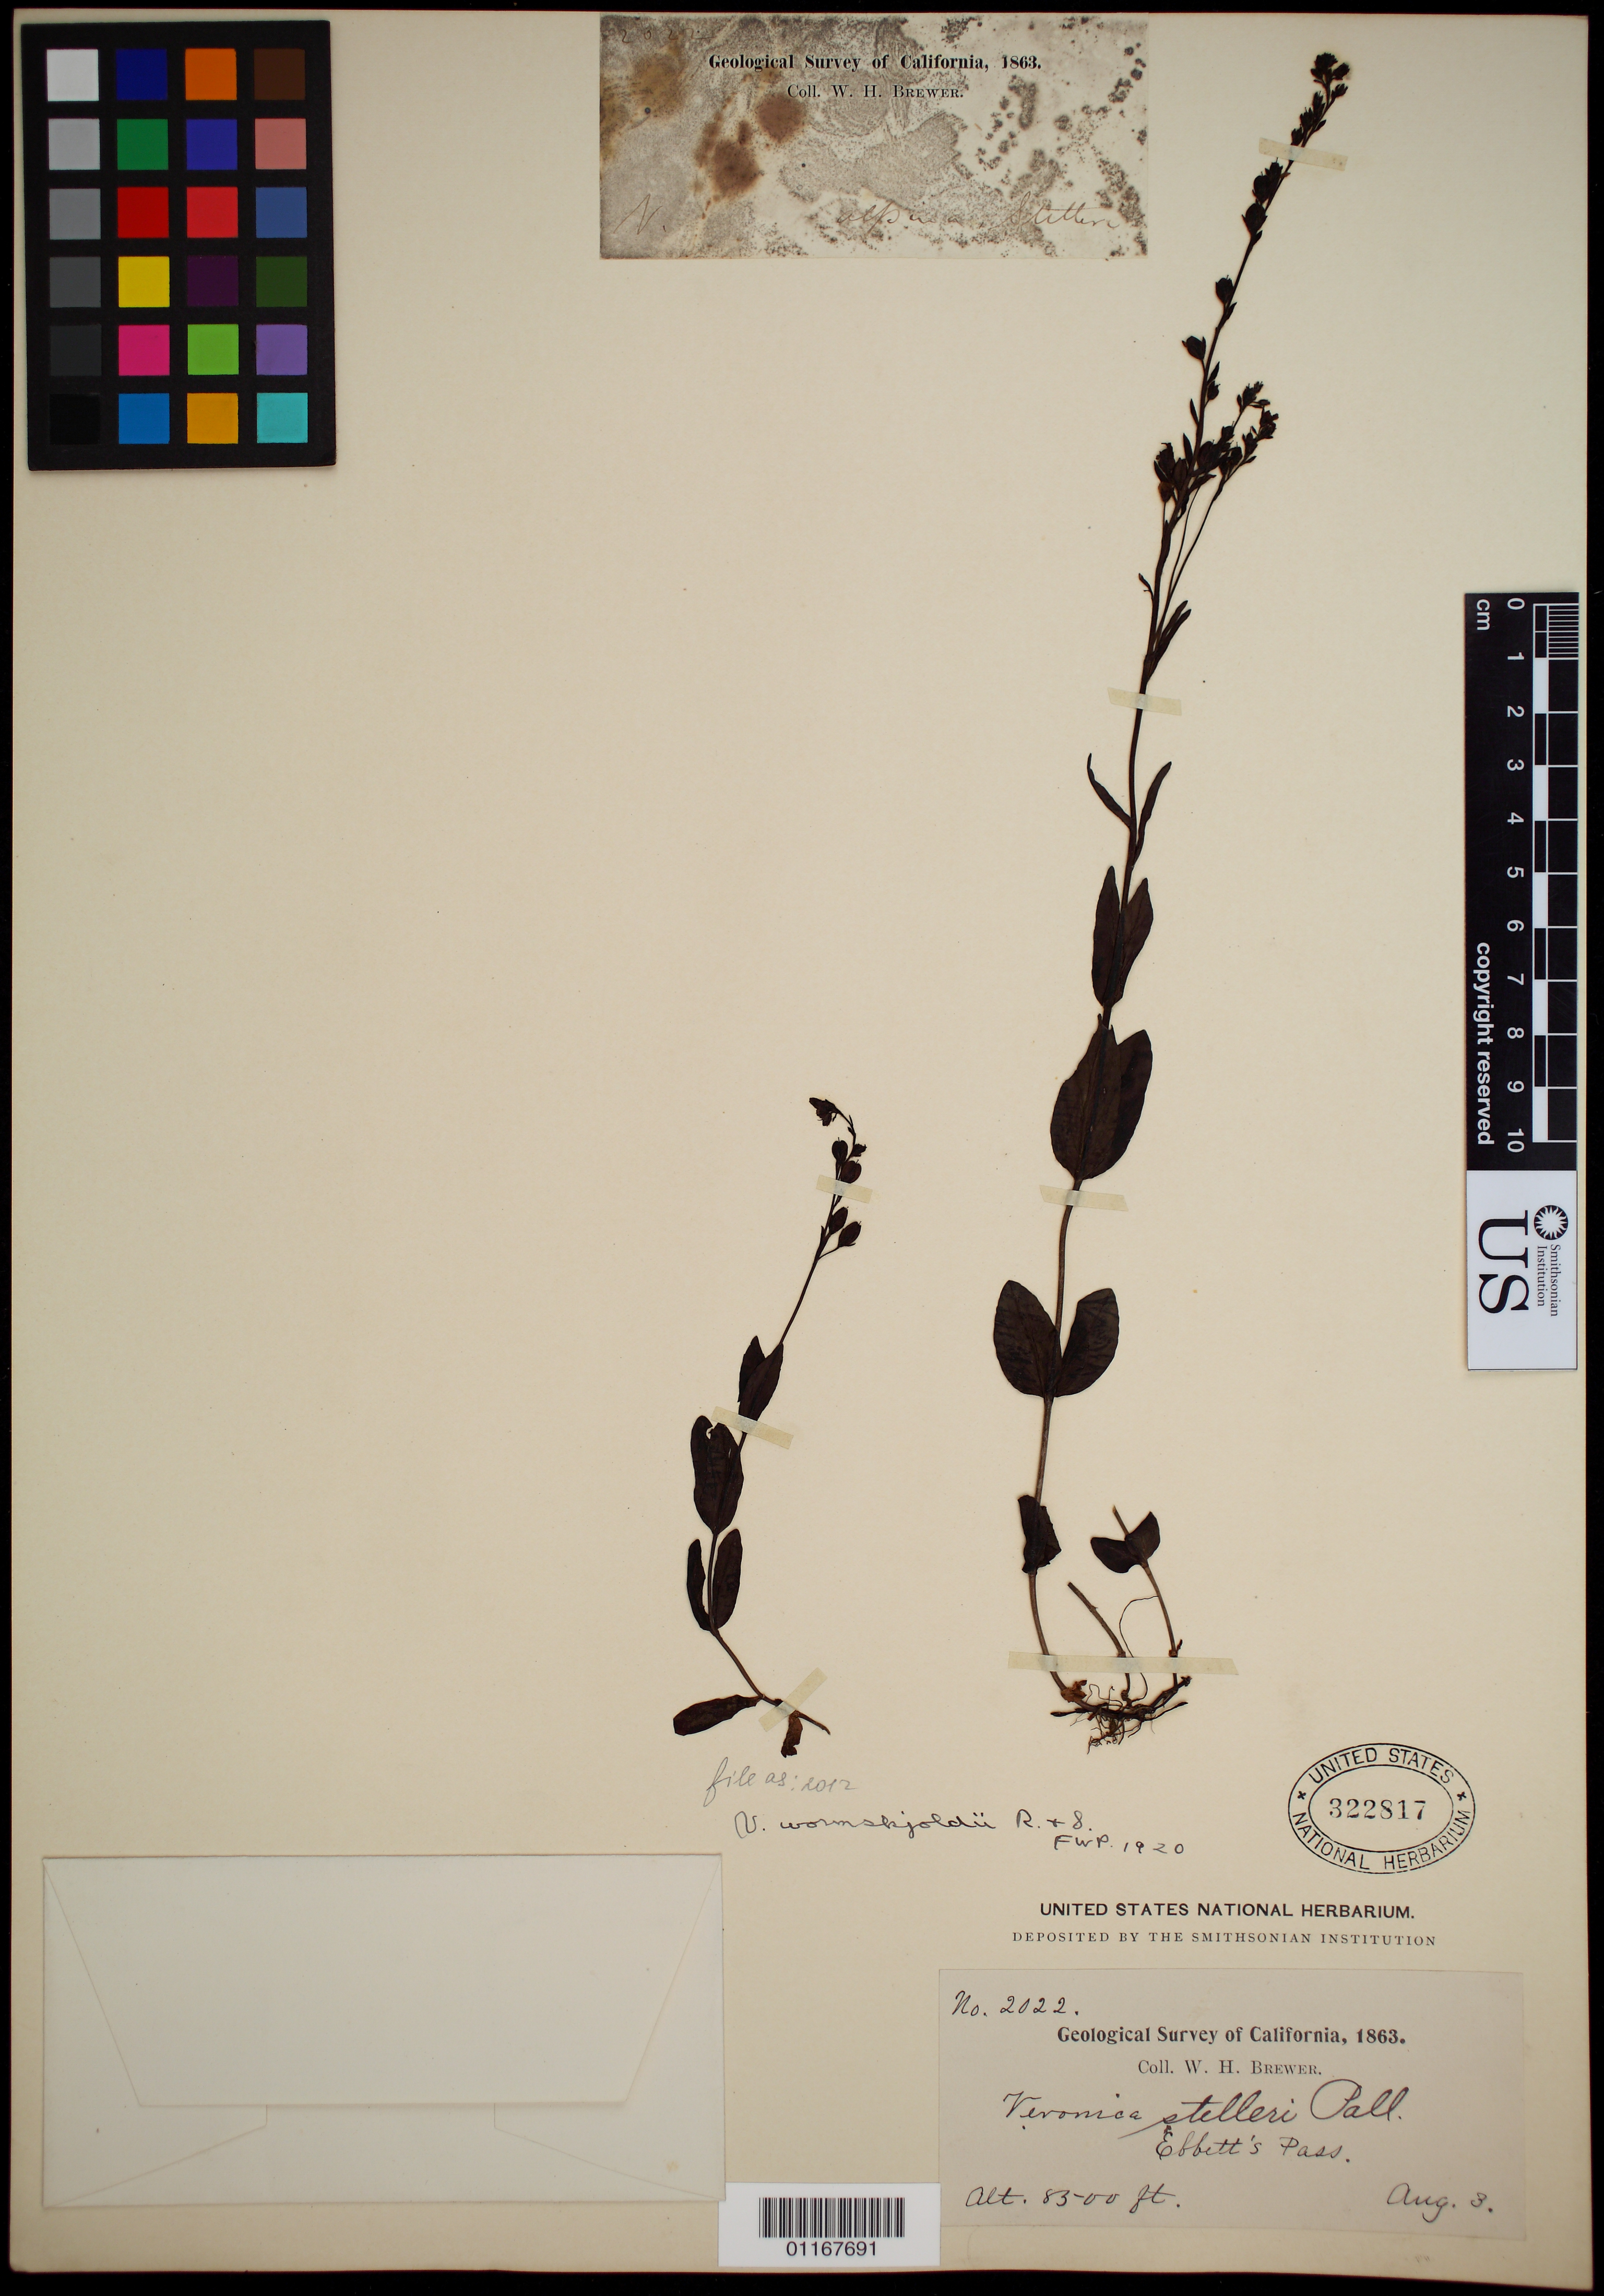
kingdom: Plantae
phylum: Tracheophyta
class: Magnoliopsida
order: Lamiales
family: Plantaginaceae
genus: Veronica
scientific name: Veronica wormskjoldii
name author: Roem. & Schult.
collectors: W. H. Brewer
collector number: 2022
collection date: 1863-08-03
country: United States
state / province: California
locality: Ebbett's Pass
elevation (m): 2591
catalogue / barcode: US 322817